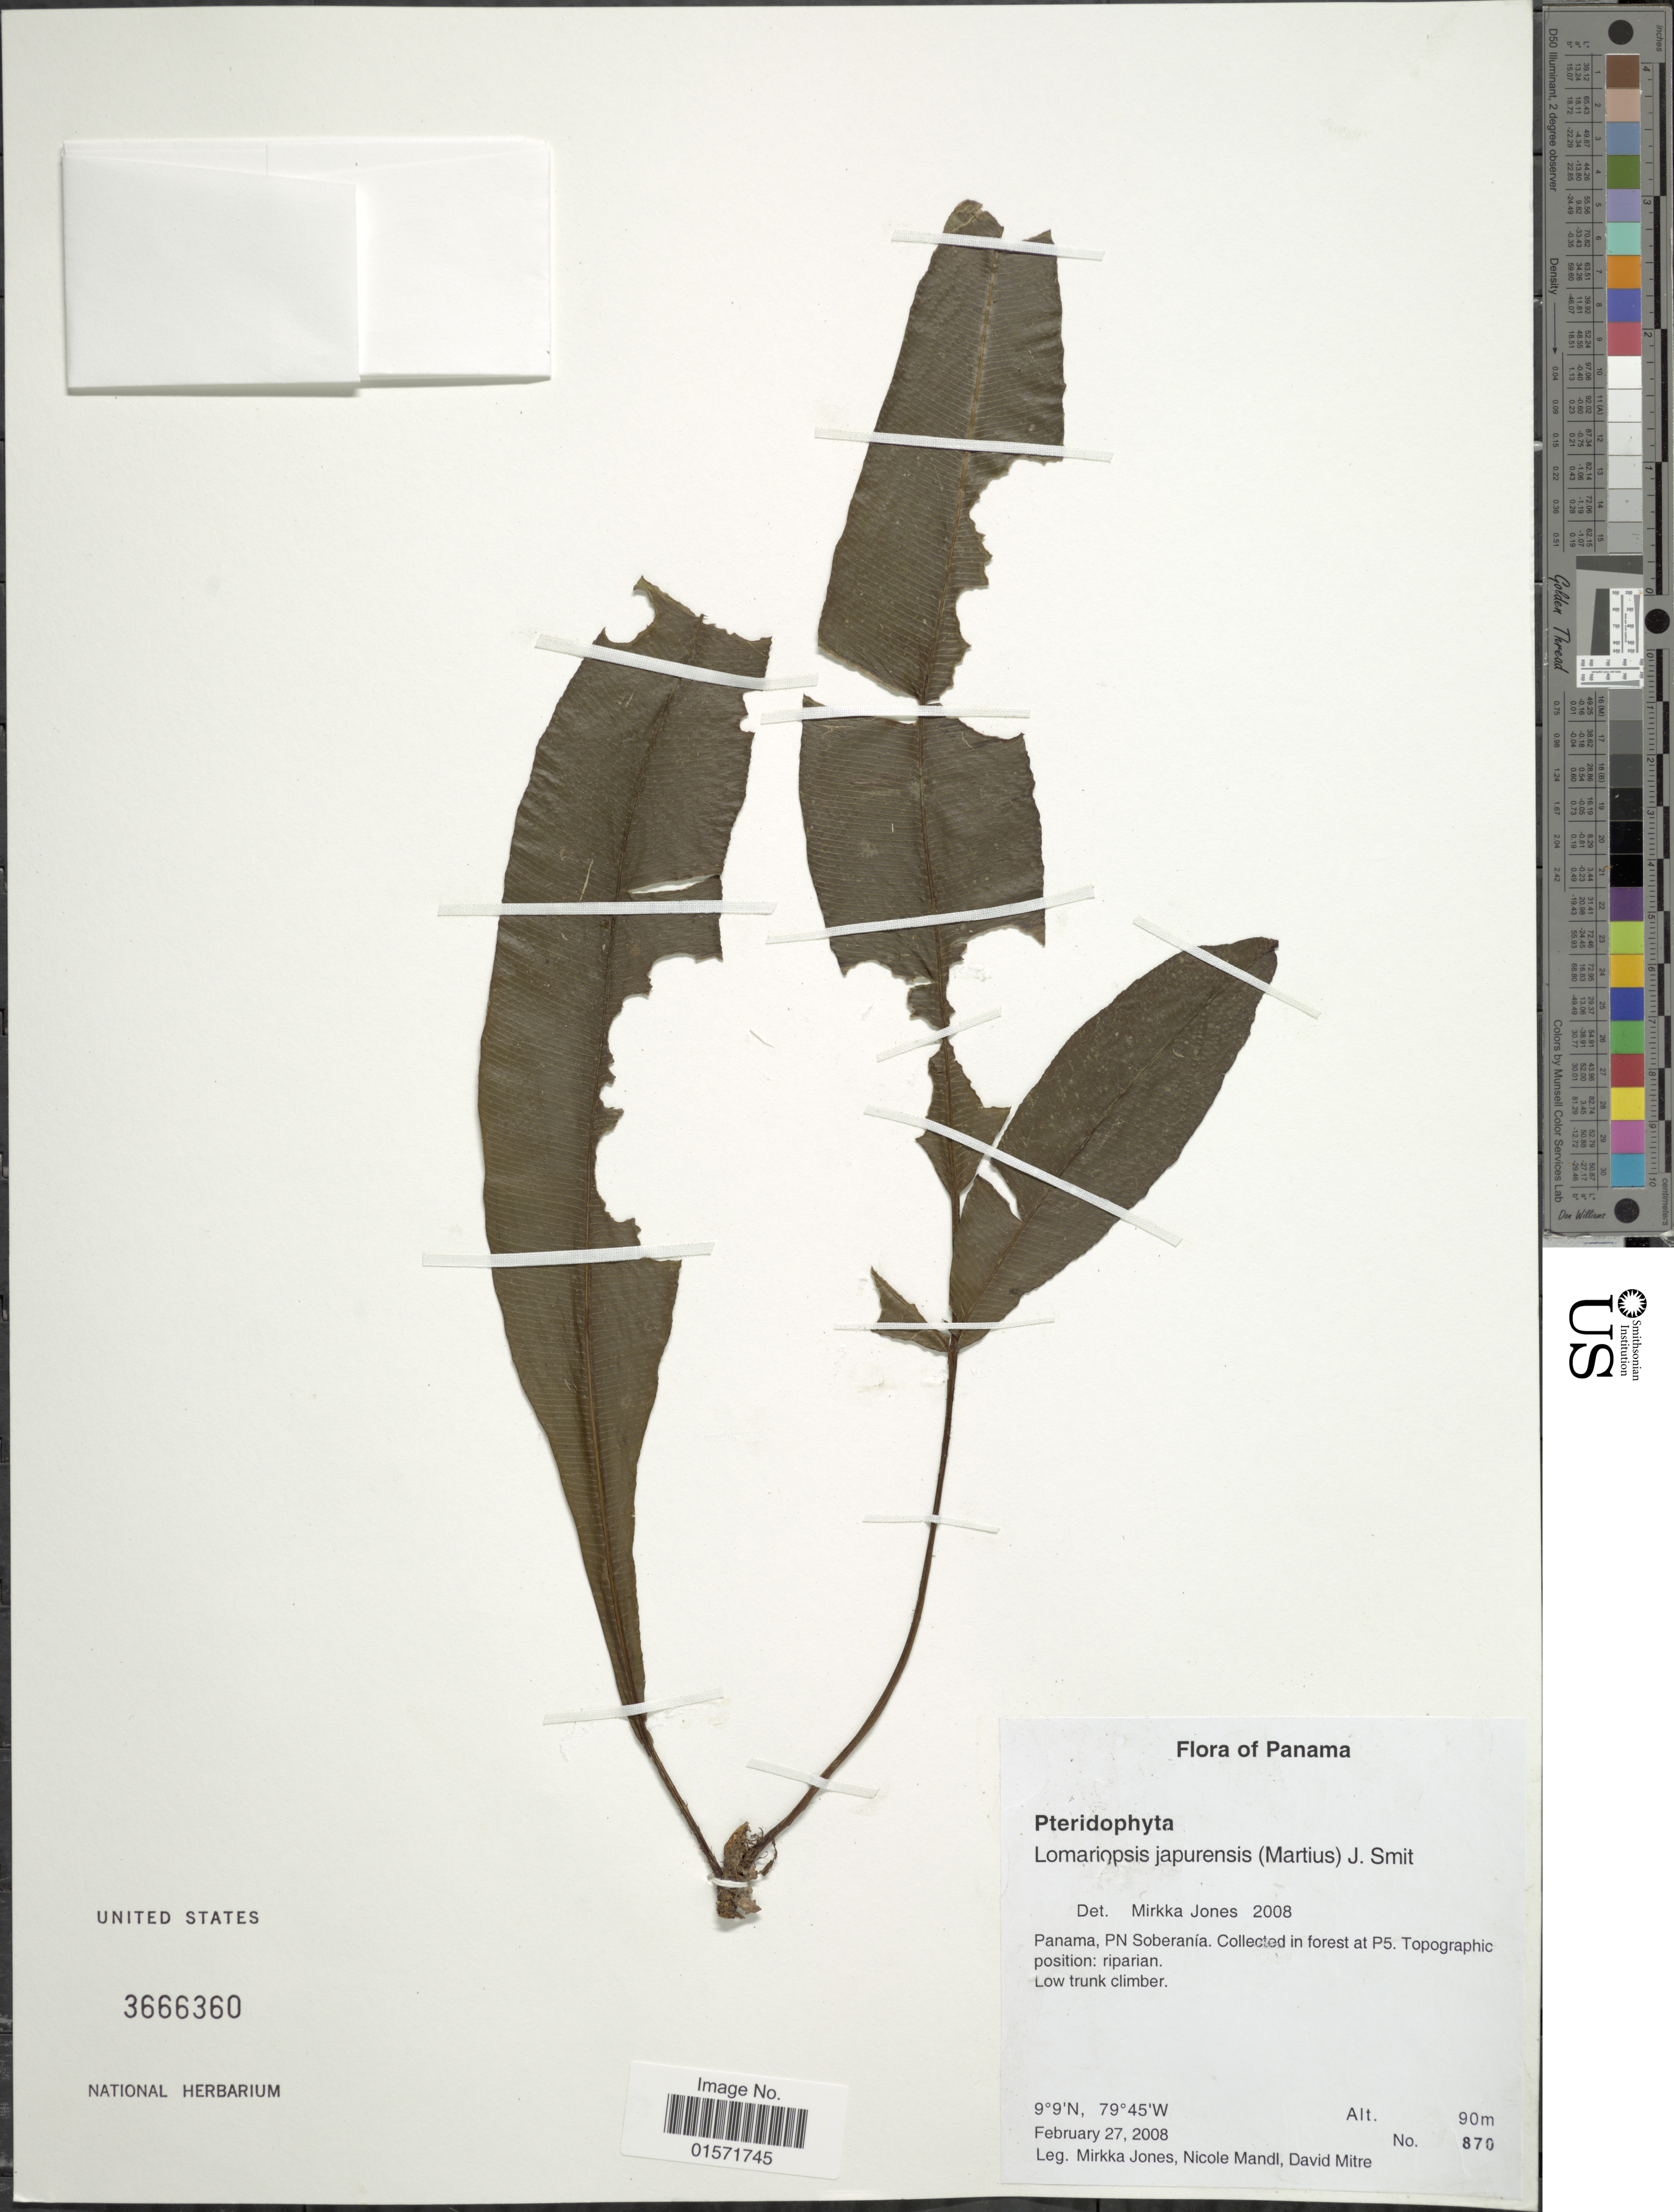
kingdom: Plantae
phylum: Tracheophyta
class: Polypodiopsida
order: Polypodiales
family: Lomariopsidaceae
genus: Lomariopsis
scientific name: Lomariopsis japurensis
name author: (Mart.) J. Sm.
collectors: M. Jones, N. Mandl & D. Mitre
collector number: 870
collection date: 2008-02-27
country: Panama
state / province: Panamá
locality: Panama, PN Soberania. Collected in forest at P5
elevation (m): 90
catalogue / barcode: US 3666360